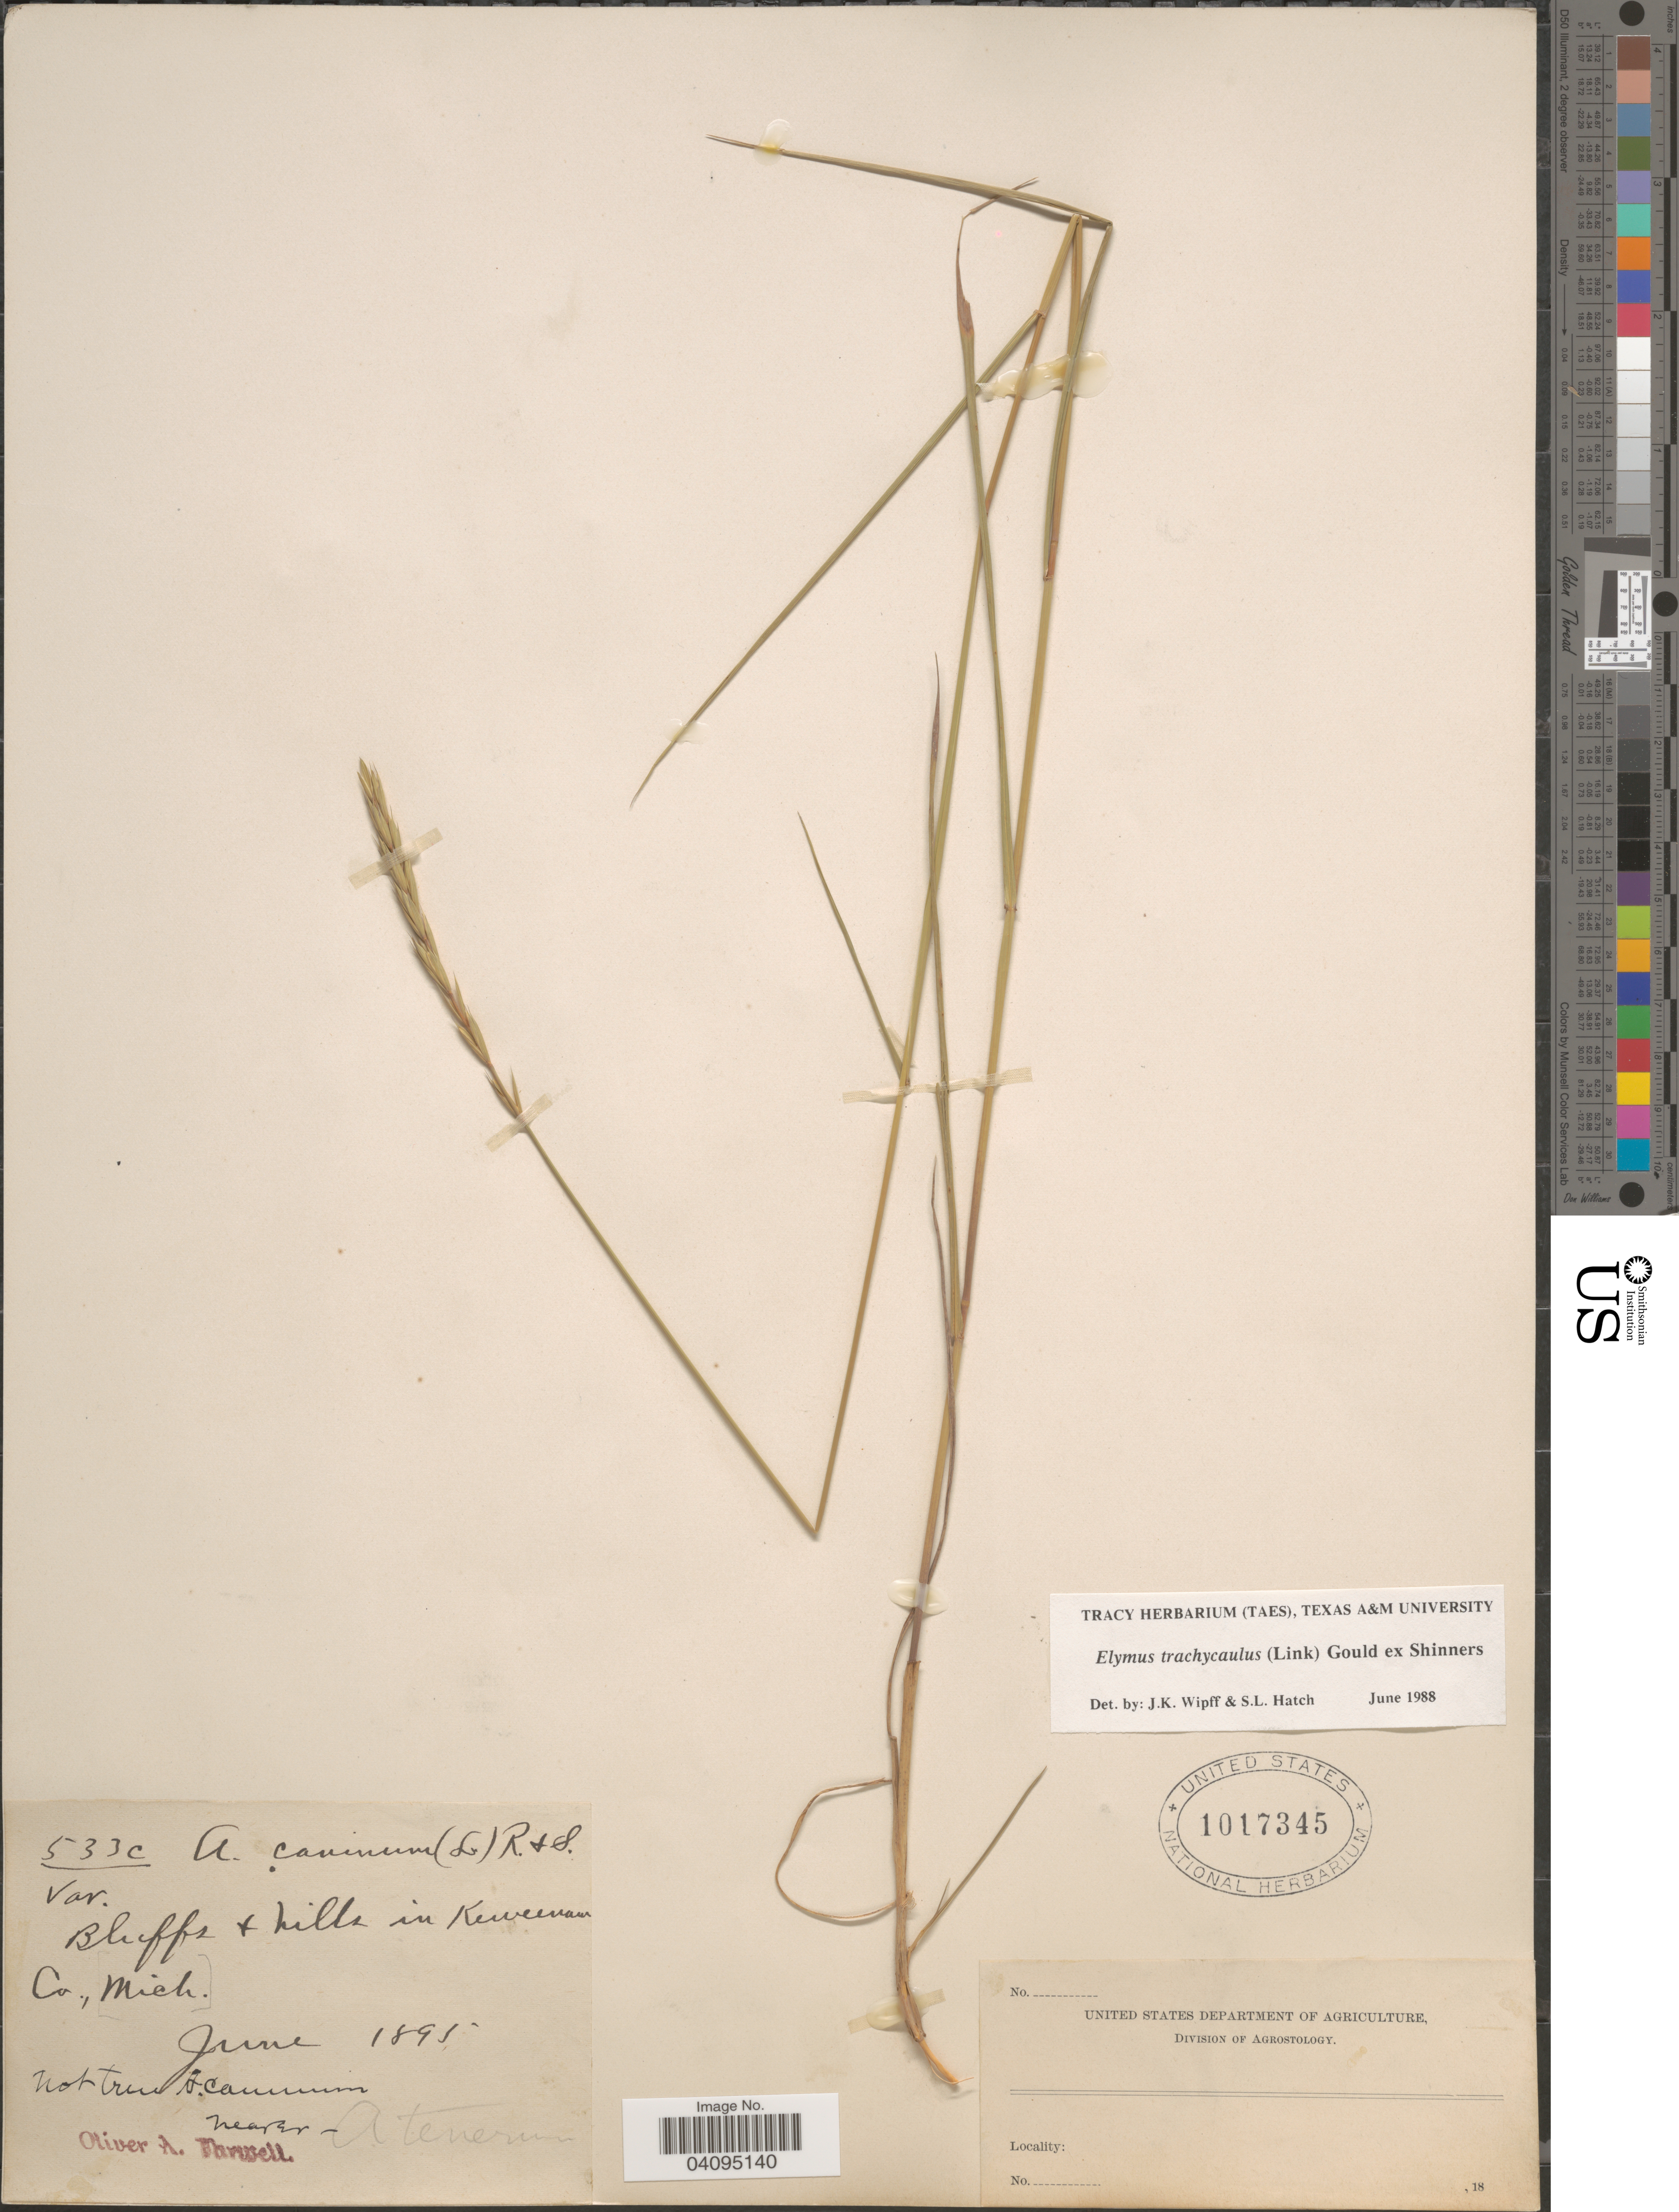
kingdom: Plantae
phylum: Tracheophyta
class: Liliopsida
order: Poales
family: Poaceae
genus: Elymus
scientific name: Elymus trachycaulus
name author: (Link) Gould ex Shinners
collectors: O. Farwell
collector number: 533c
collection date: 1891-06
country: United States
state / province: Michigan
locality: Bluffs + hills in Keweenaw Co.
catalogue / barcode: US 1017345